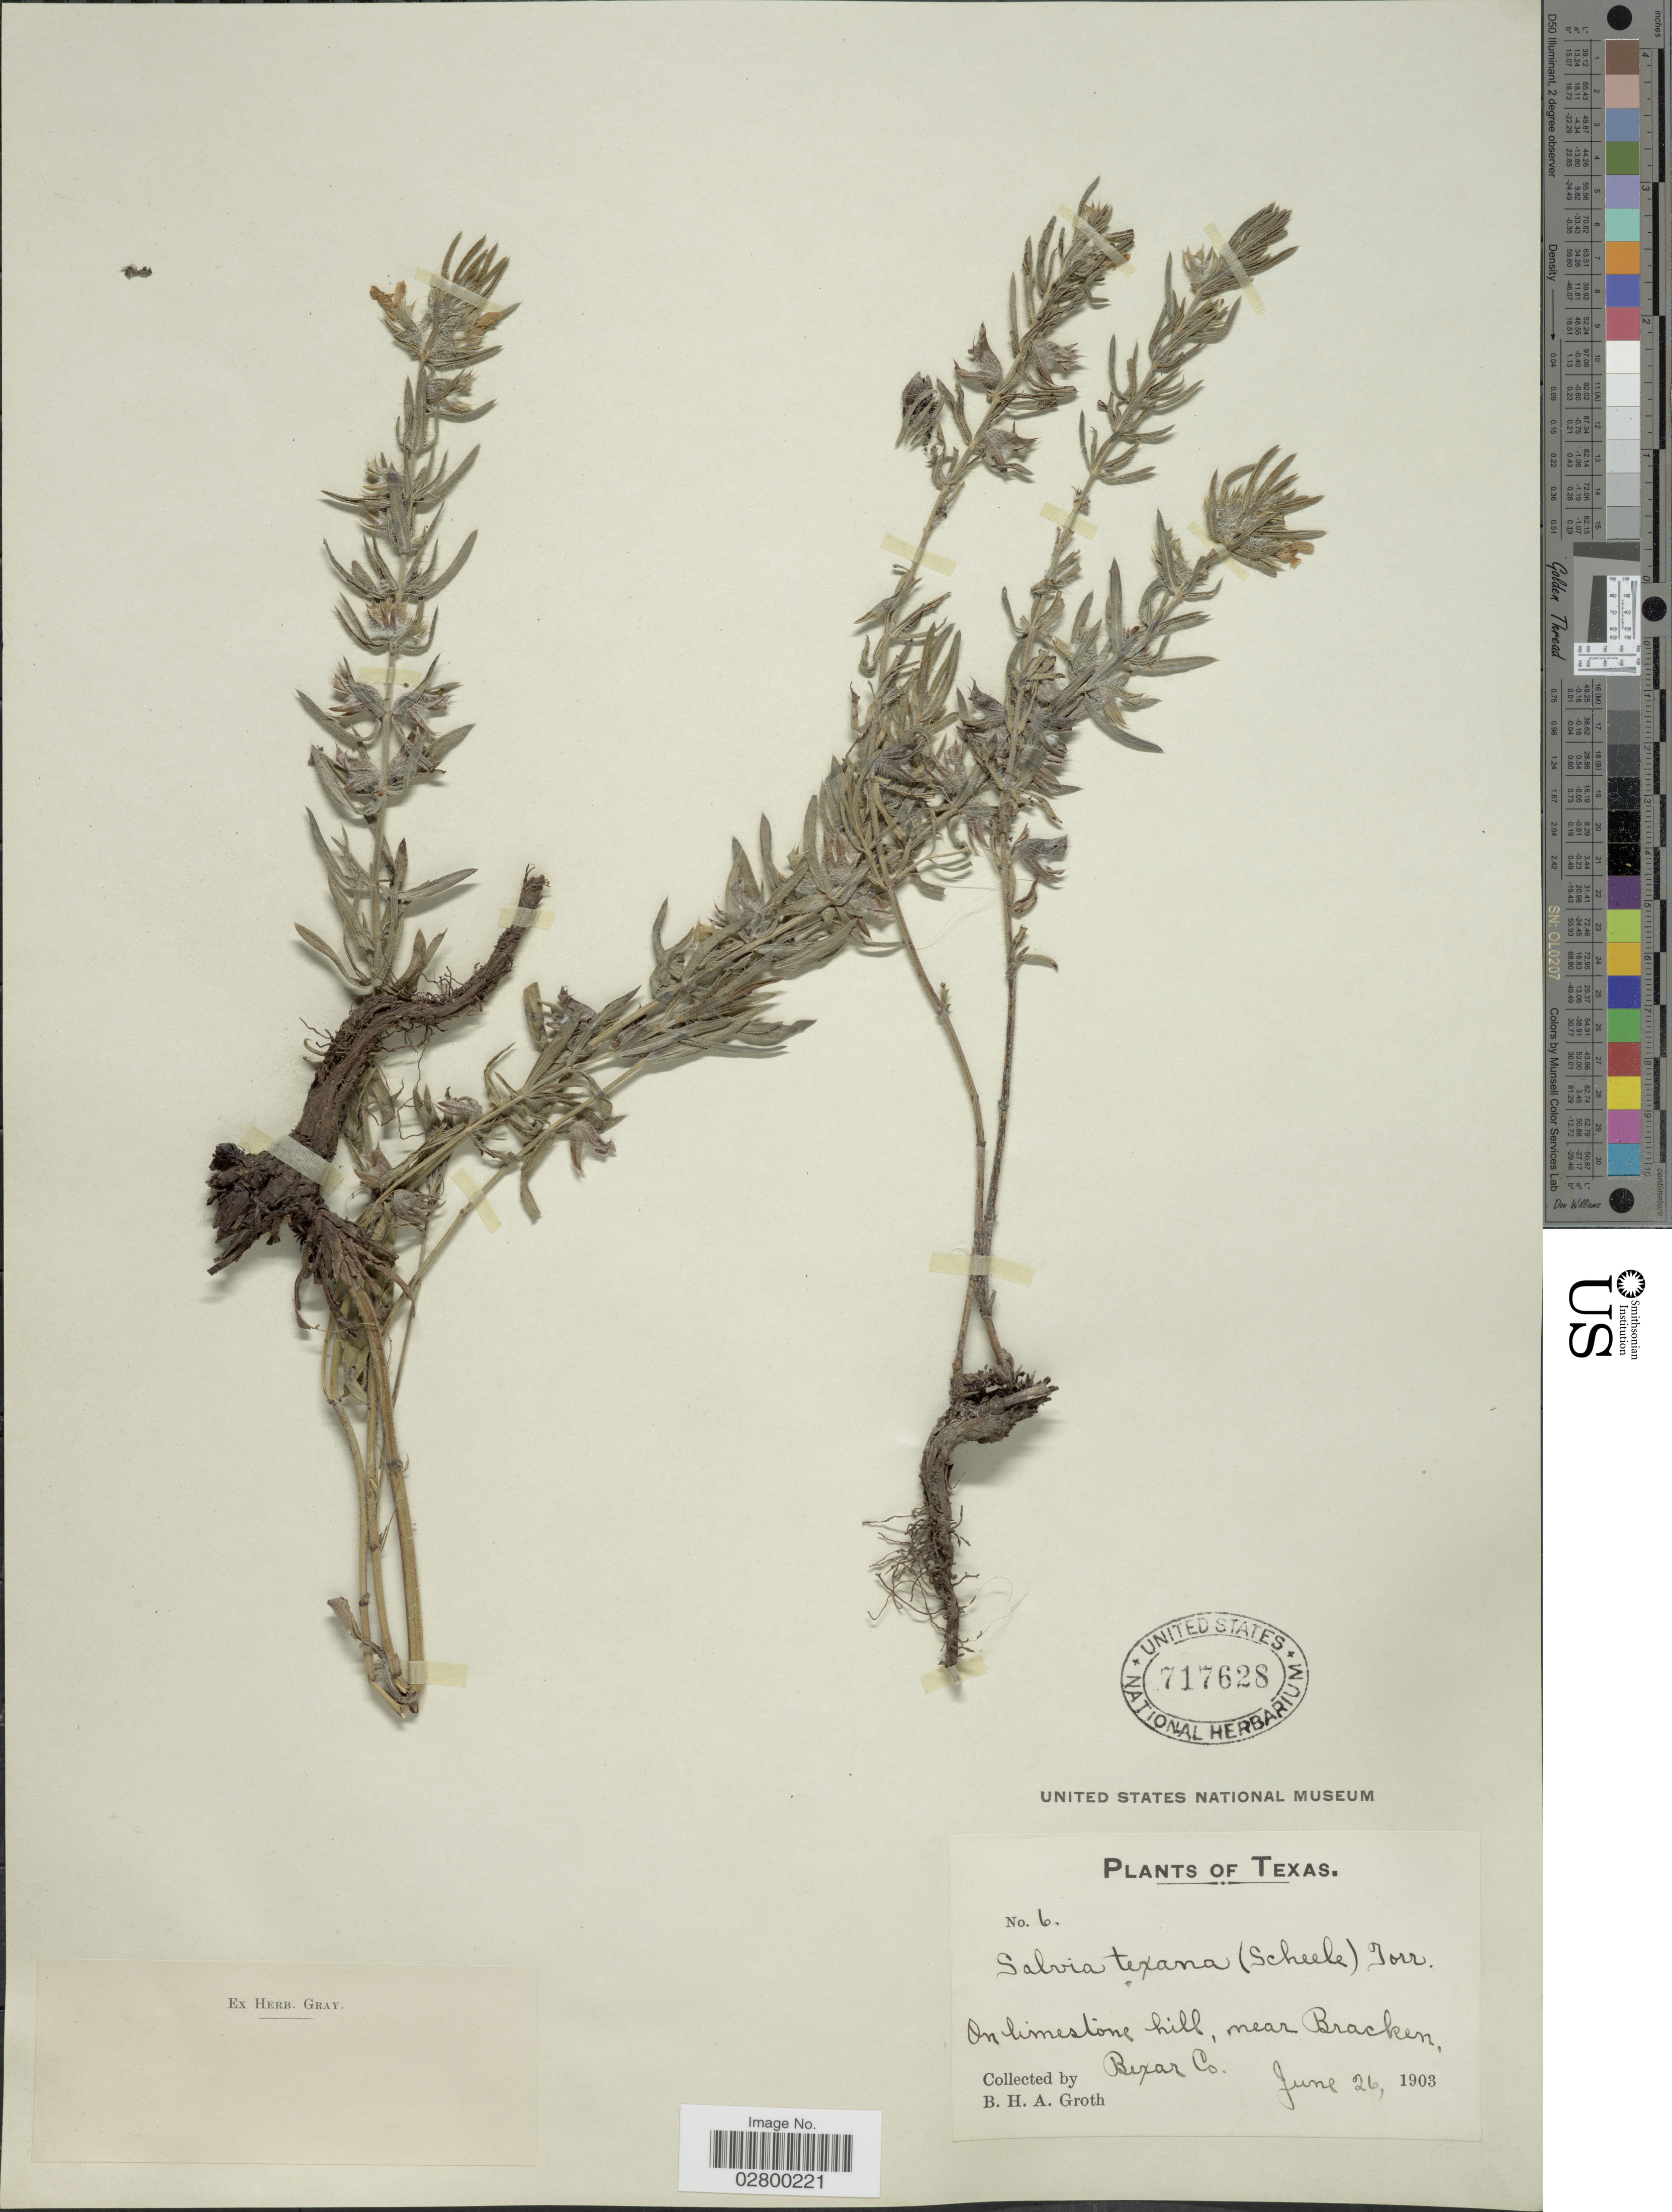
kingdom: Plantae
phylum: Tracheophyta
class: Magnoliopsida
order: Lamiales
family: Lamiaceae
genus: Salvia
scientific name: Salvia texana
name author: (Scheele) Torr.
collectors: B. Groth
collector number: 6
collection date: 1903-06-26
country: United States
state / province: Texas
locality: On limestone hill, Near Bracken, Bexar Co.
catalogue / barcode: US 717628